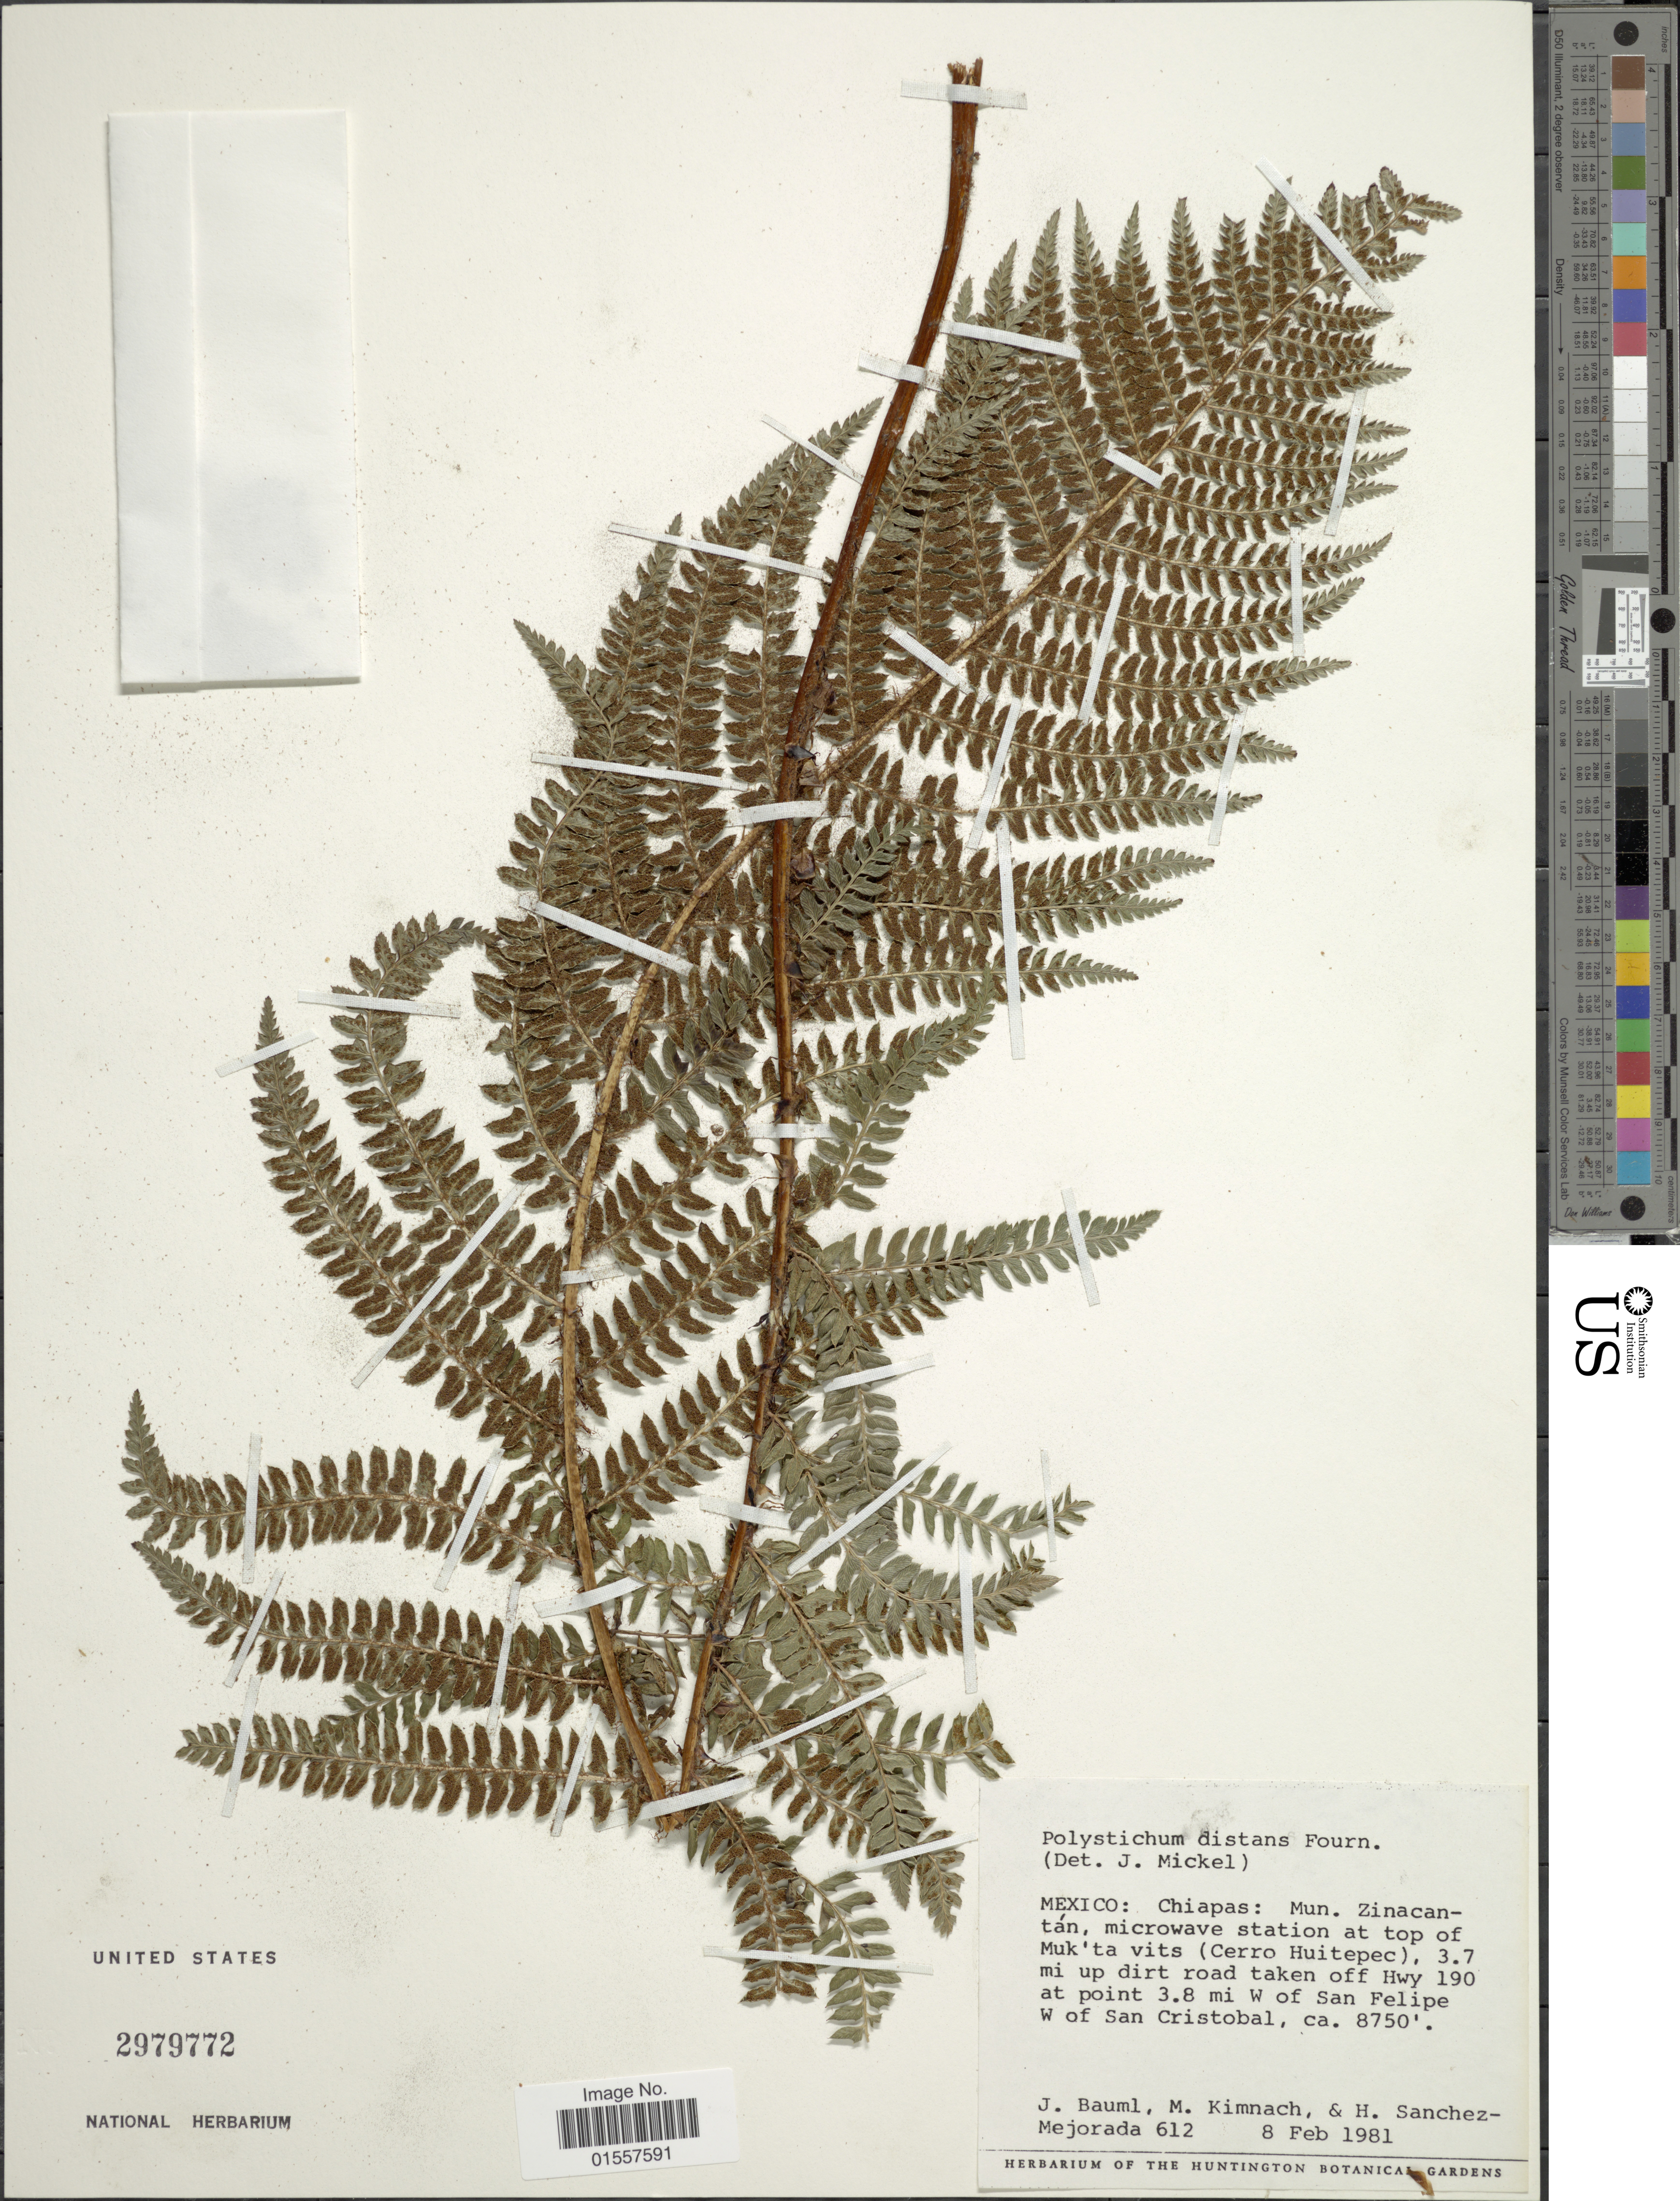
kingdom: Plantae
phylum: Tracheophyta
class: Polypodiopsida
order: Polypodiales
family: Dryopteridaceae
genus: Polystichum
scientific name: Polystichum distans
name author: E. Fourn.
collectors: J. Bauml, M. W. Kimnach & H. Sánchez-Mejorada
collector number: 612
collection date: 1981-02-08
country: Mexico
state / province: Chiapas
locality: Mexico: Chiapas: Mun. Zinacantan, microwave station at top of Muk'ta vits (Cerro Huitepec), 3.7 mi up dirt road taken off Hwy 190 at point 3.8 mi W of San Felipe W of San Cristobal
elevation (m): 2667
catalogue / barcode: US 2979772